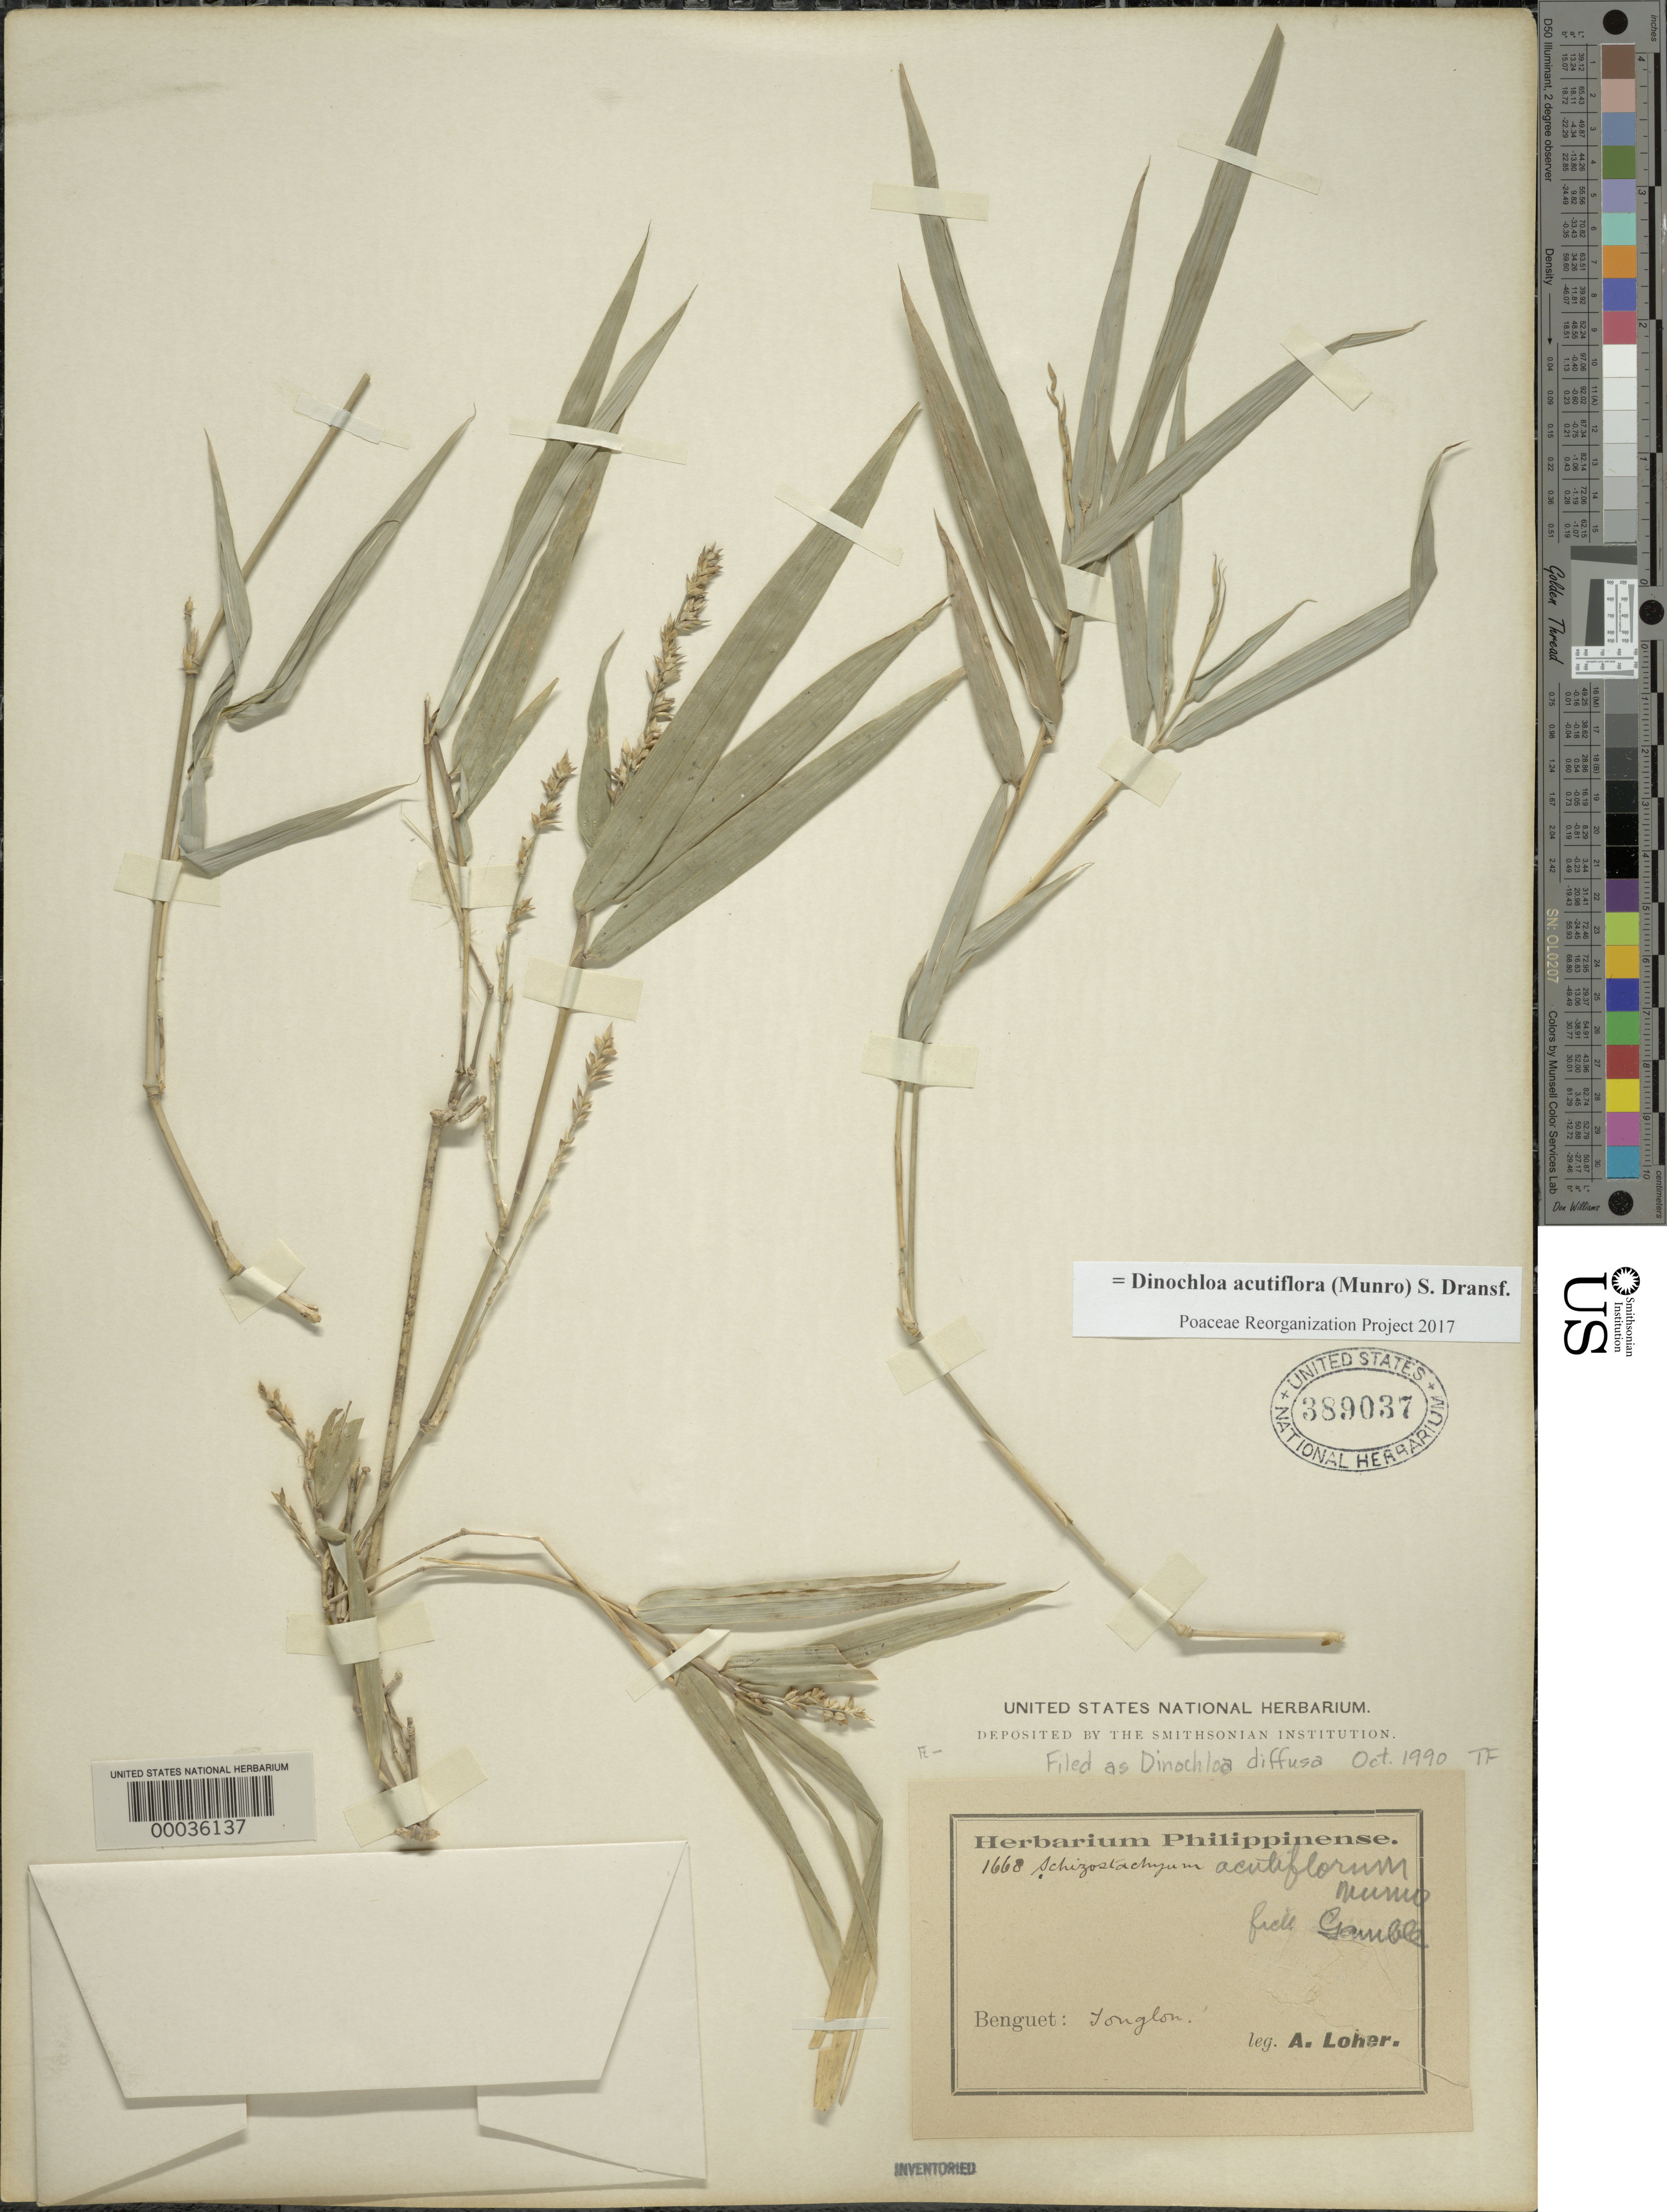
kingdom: Plantae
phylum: Tracheophyta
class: Liliopsida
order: Poales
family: Poaceae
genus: Dinochloa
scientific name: Dinochloa acutiflora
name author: (Munro) Soenarko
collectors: A. Loher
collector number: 1668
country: Philippines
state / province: Cordillera (Administrative Region)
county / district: Benguet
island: Luzon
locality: Longlon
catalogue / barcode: US 389037